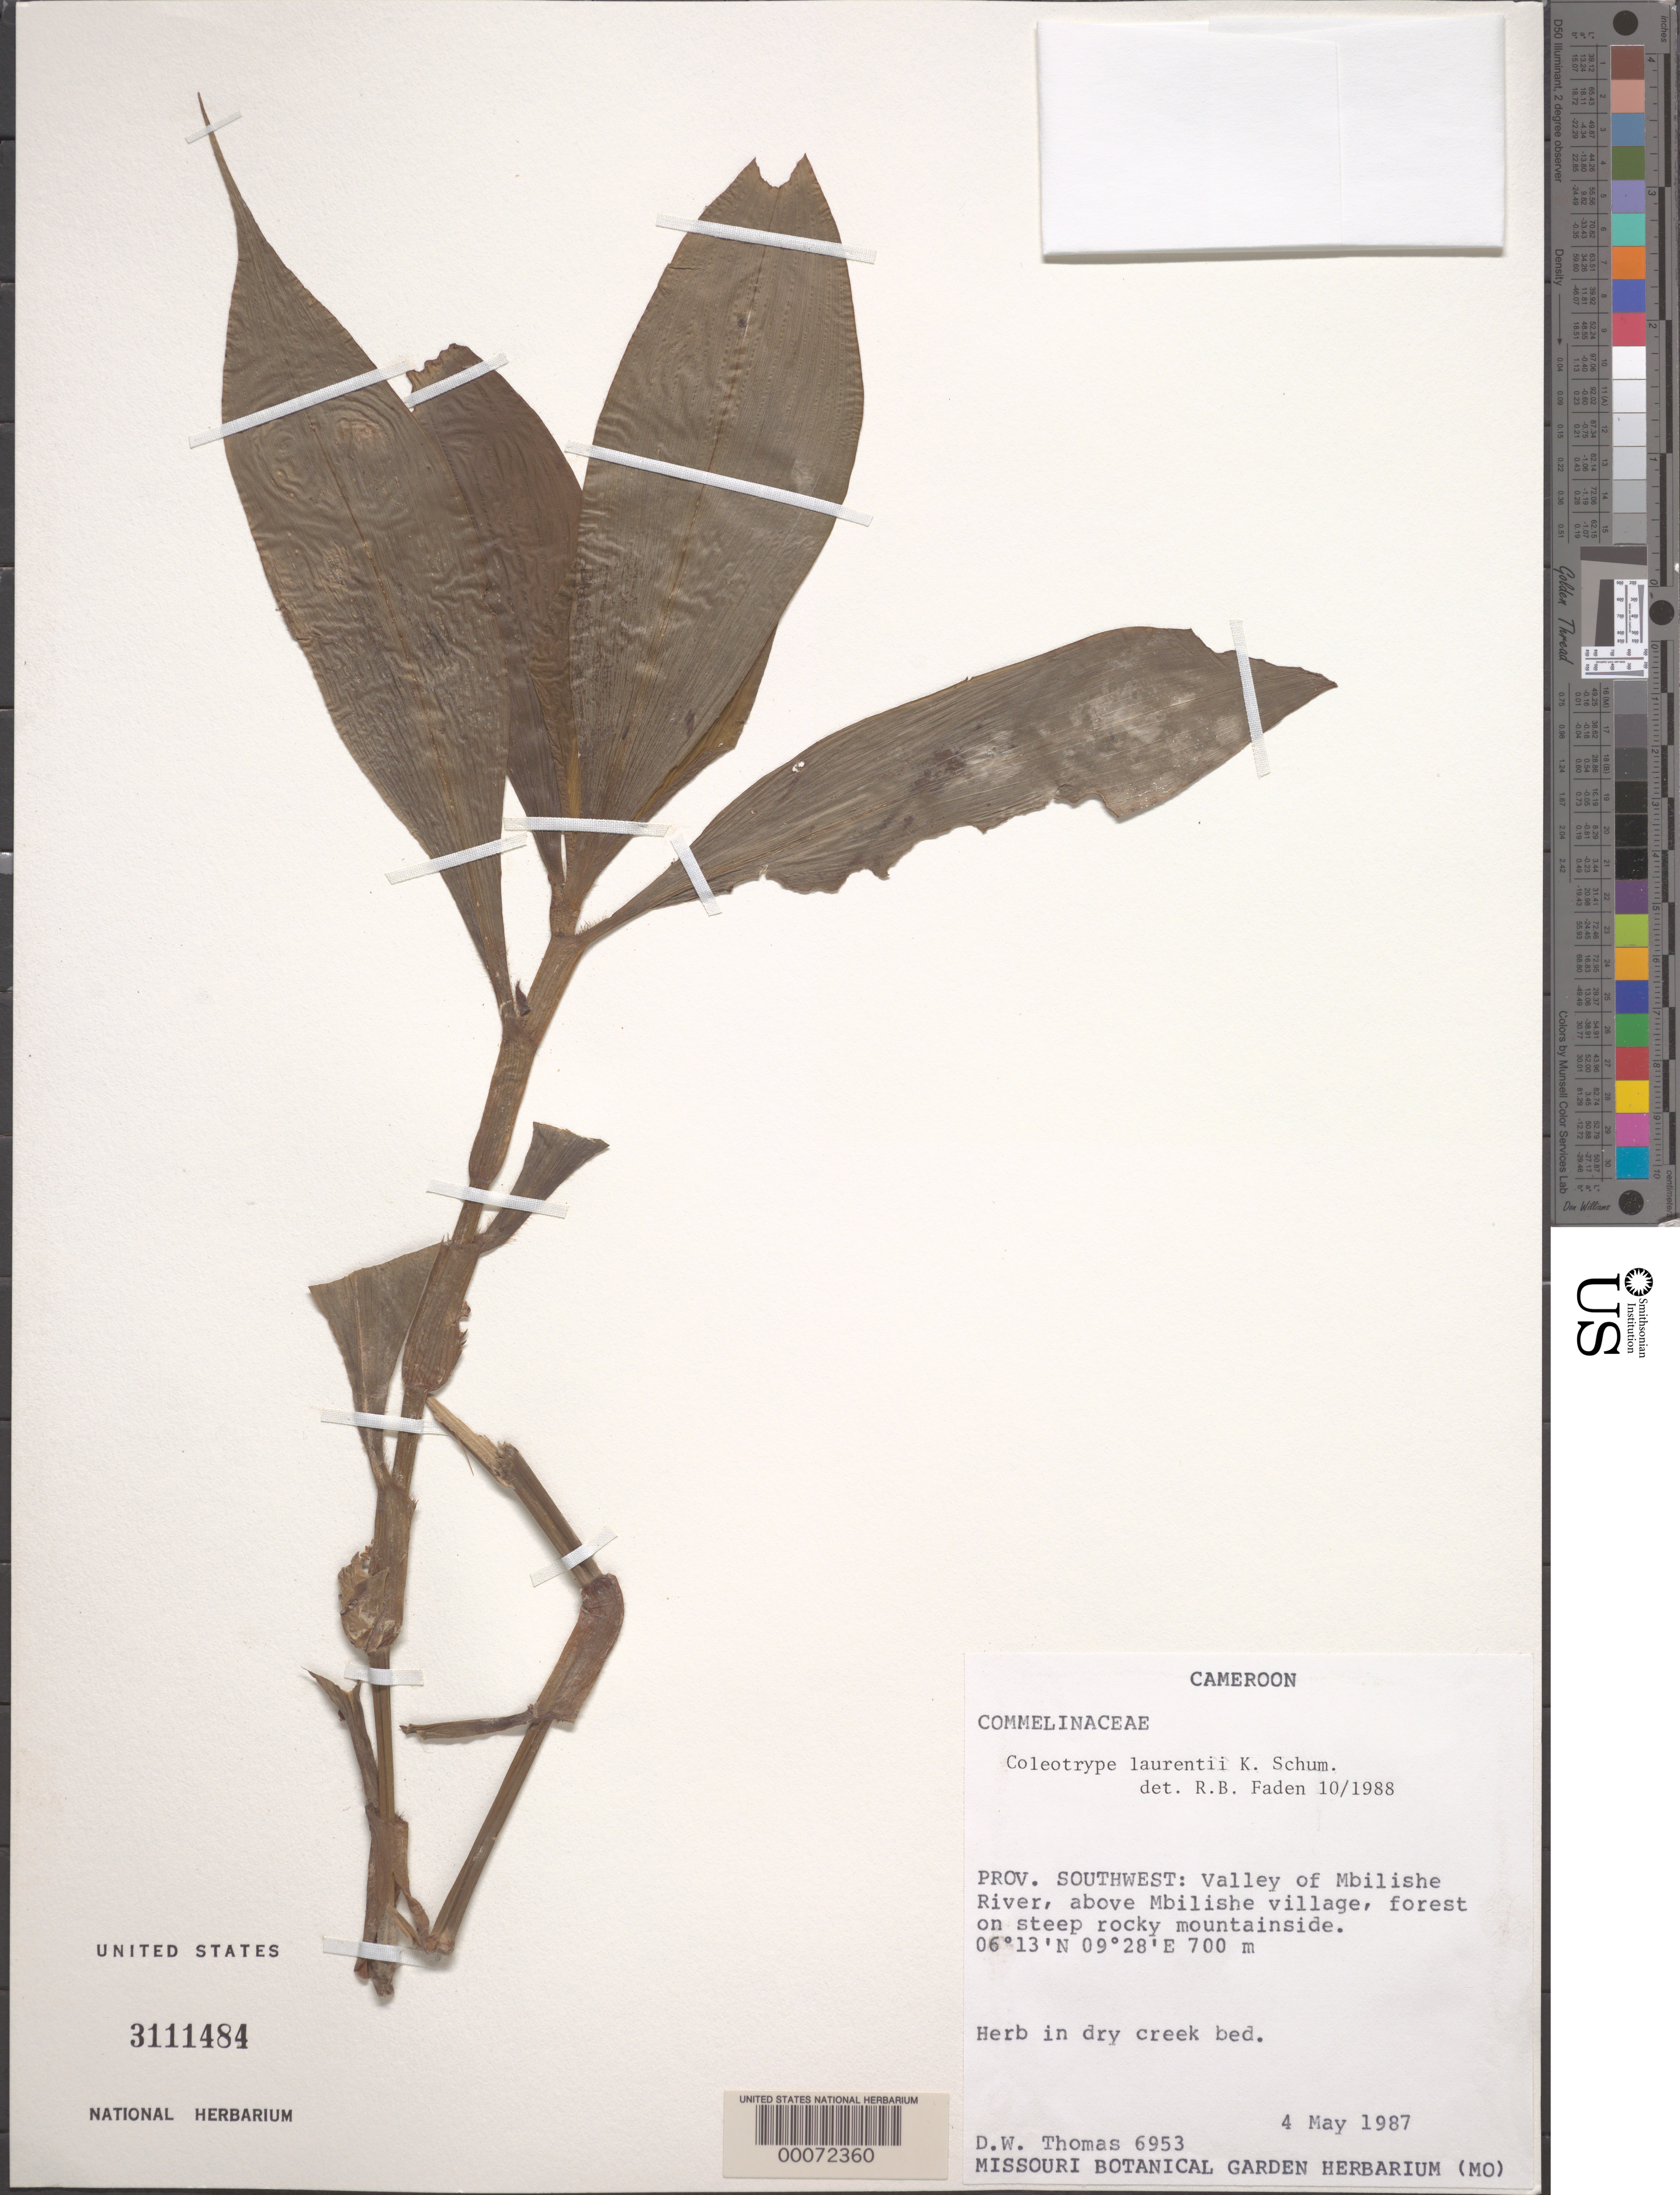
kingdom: Plantae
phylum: Tracheophyta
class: Liliopsida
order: Commelinales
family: Commelinaceae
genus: Coleotrype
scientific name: Coleotrype laurentii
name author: K. Schum.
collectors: D. W. Thomas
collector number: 6953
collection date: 1987-05-04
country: Cameroon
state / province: Sud-Ouest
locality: Prov. Southwest: Valley of Mbilishe River, above Mbilishe village, forest on steep rocky mountainside.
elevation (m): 700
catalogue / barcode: US 3111484